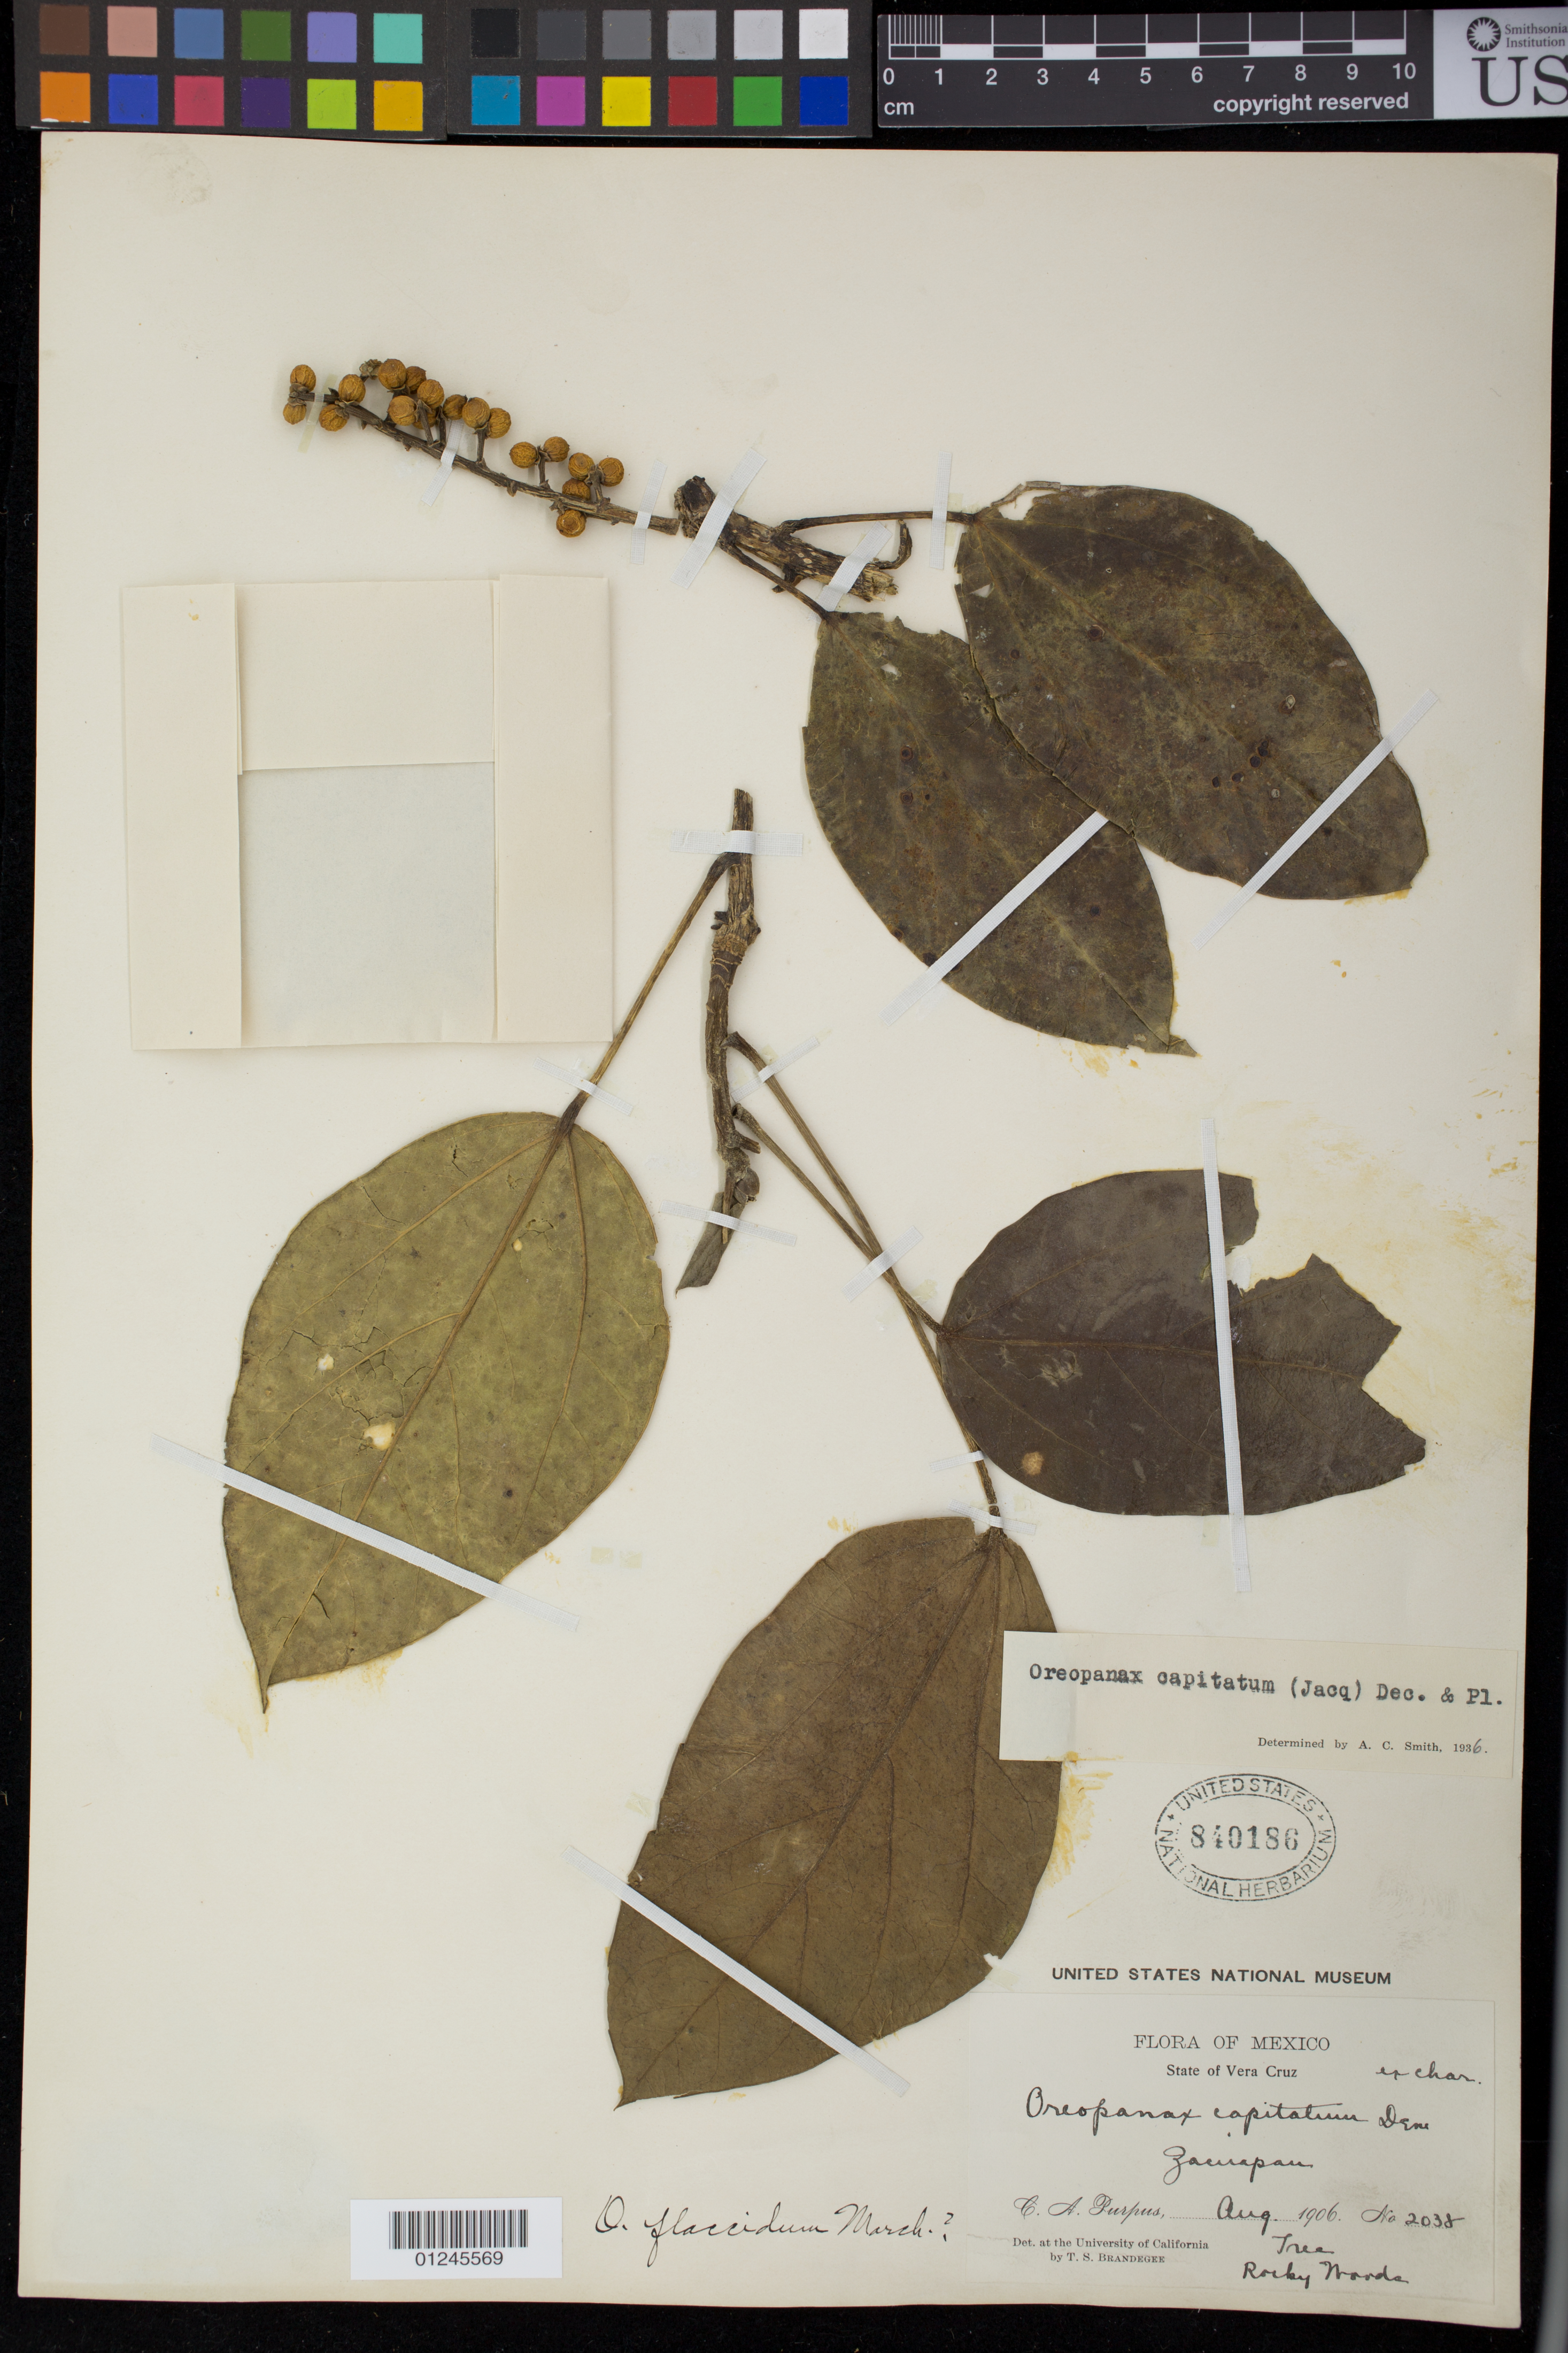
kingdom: Plantae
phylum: Tracheophyta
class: Magnoliopsida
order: Apiales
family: Araliaceae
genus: Oreopanax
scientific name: Oreopanax capitatus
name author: (Jacq.) Decne. & Planch.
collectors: C. A. Purpus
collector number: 2038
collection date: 1906-08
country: Mexico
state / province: Veracruz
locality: Zacuapan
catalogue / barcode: US 840186